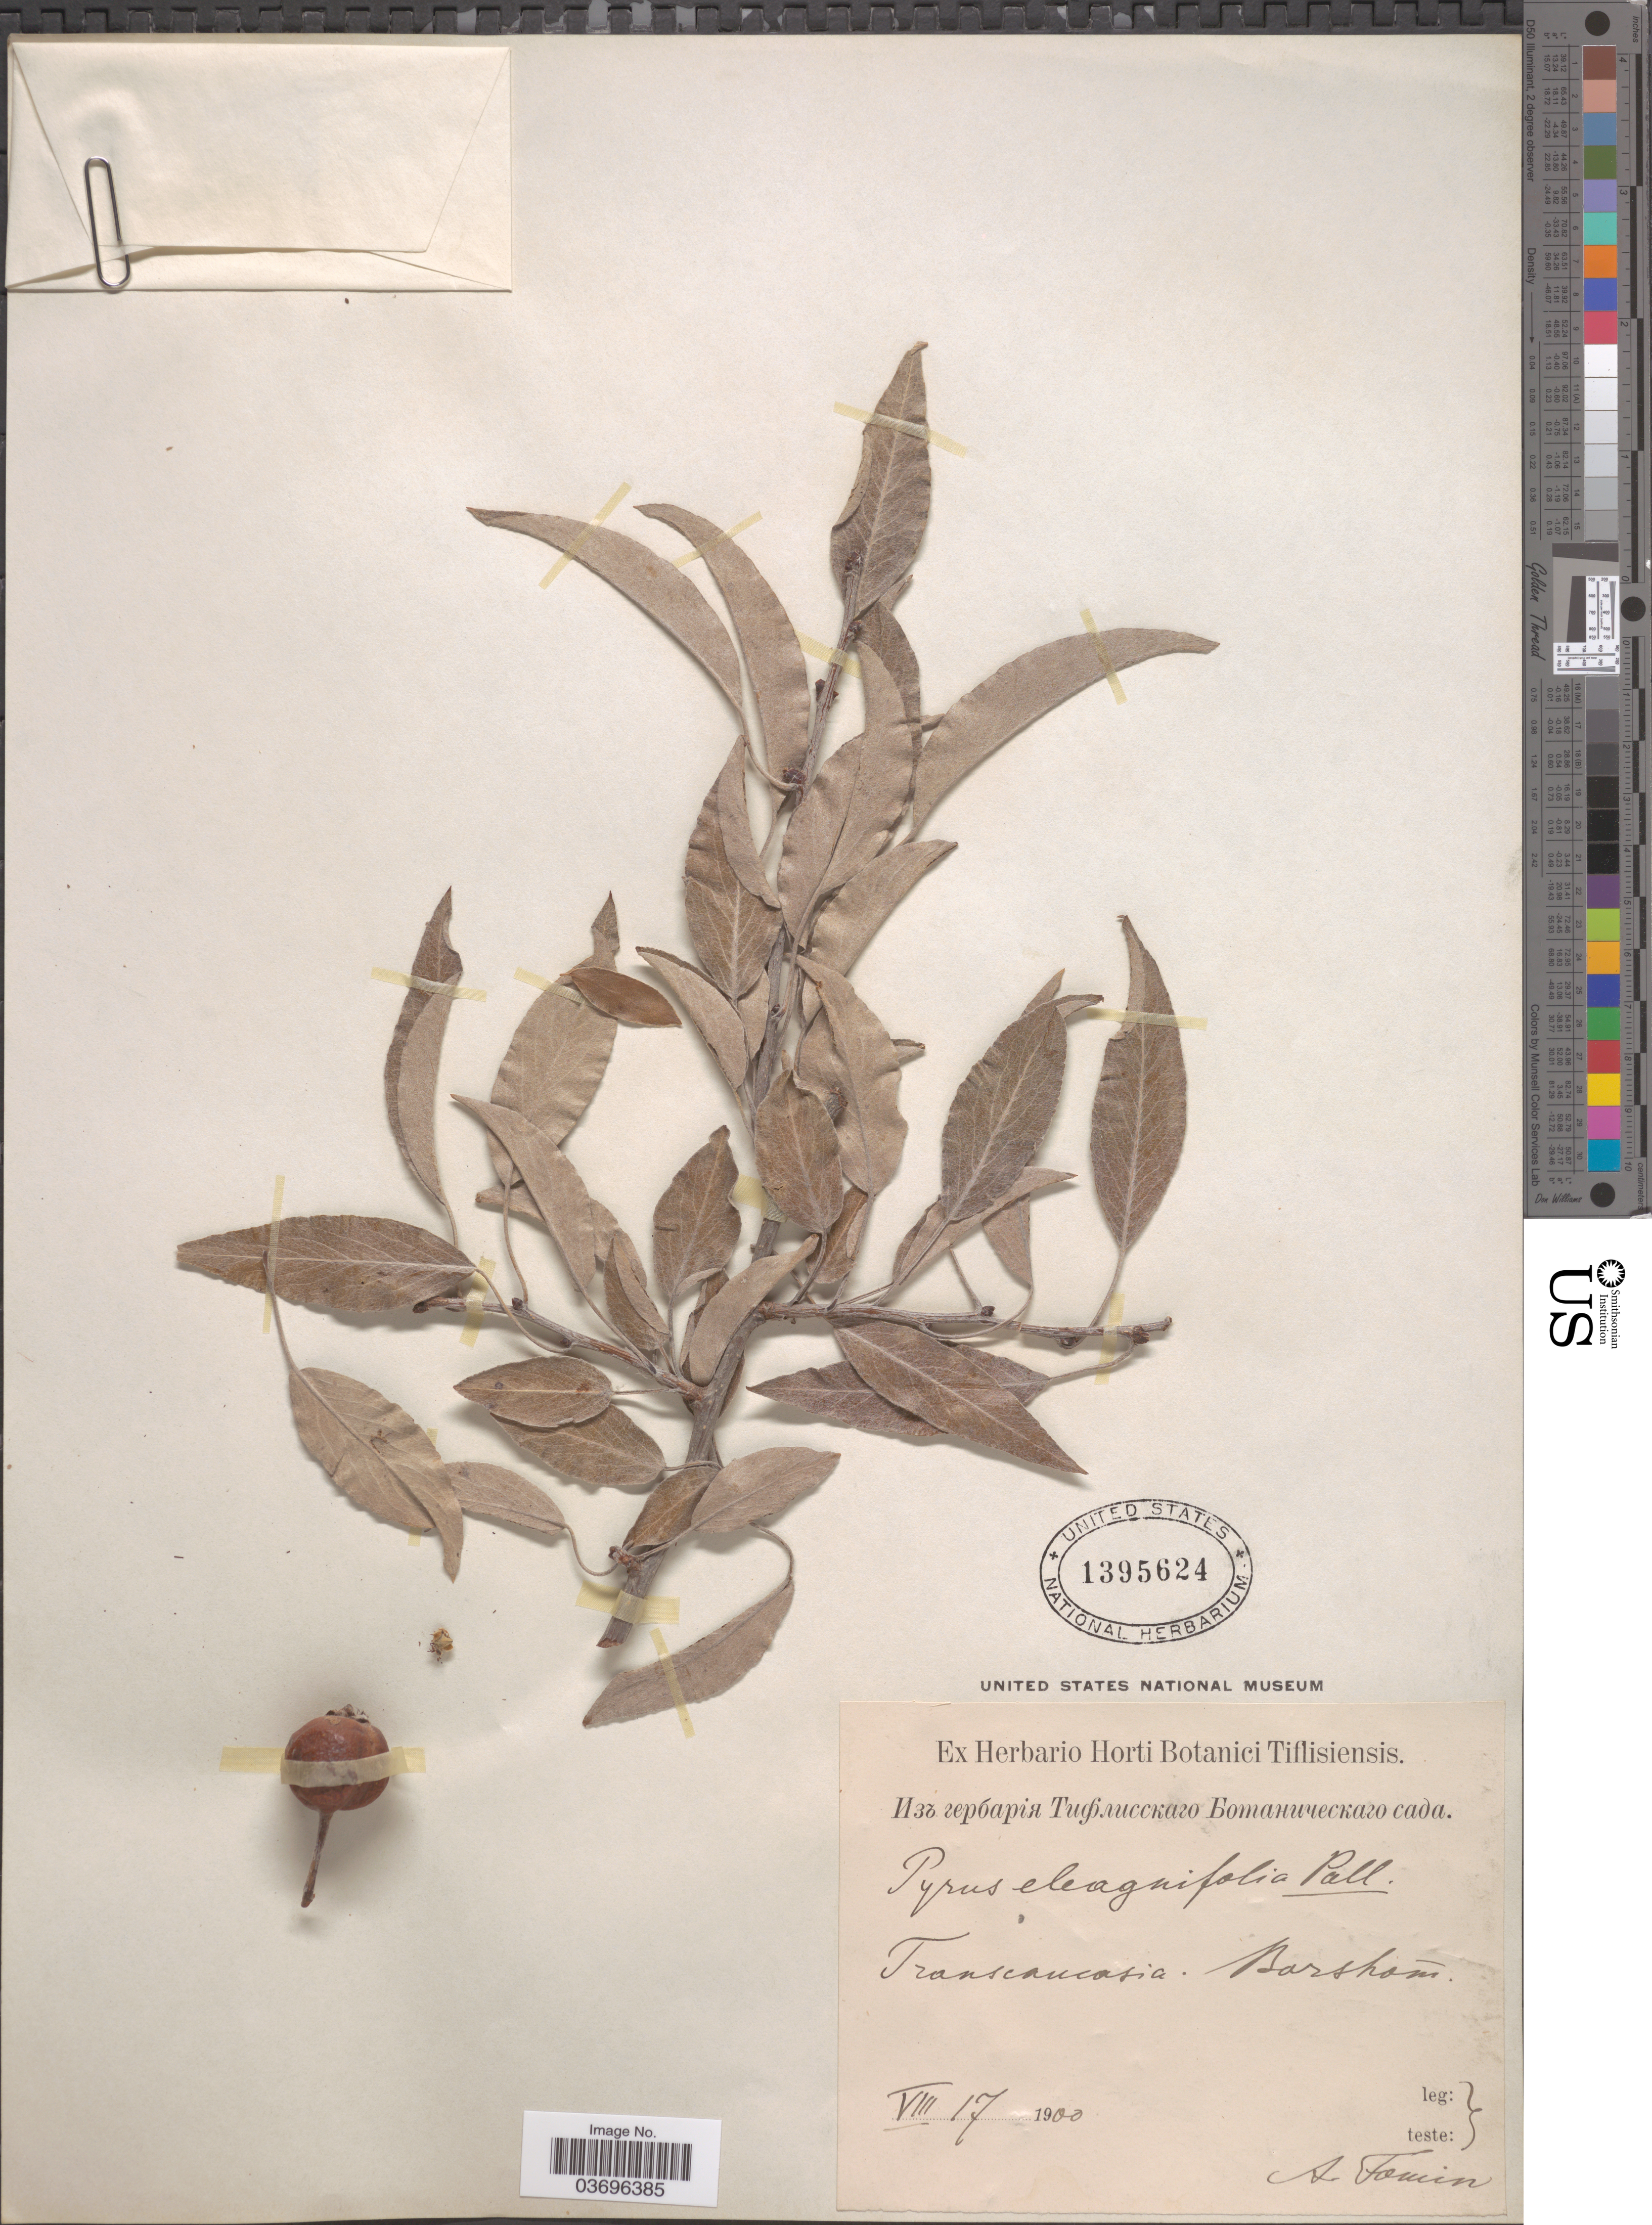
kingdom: Plantae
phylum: Tracheophyta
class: Magnoliopsida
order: Rosales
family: Rosaceae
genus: Pyrus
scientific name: Pyrus elaeagrifolia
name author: Pall.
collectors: A. V. Fomin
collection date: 1900-08-17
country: Georgia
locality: Transcaucasia. Borshóm [interpreted].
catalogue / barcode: US 1395624